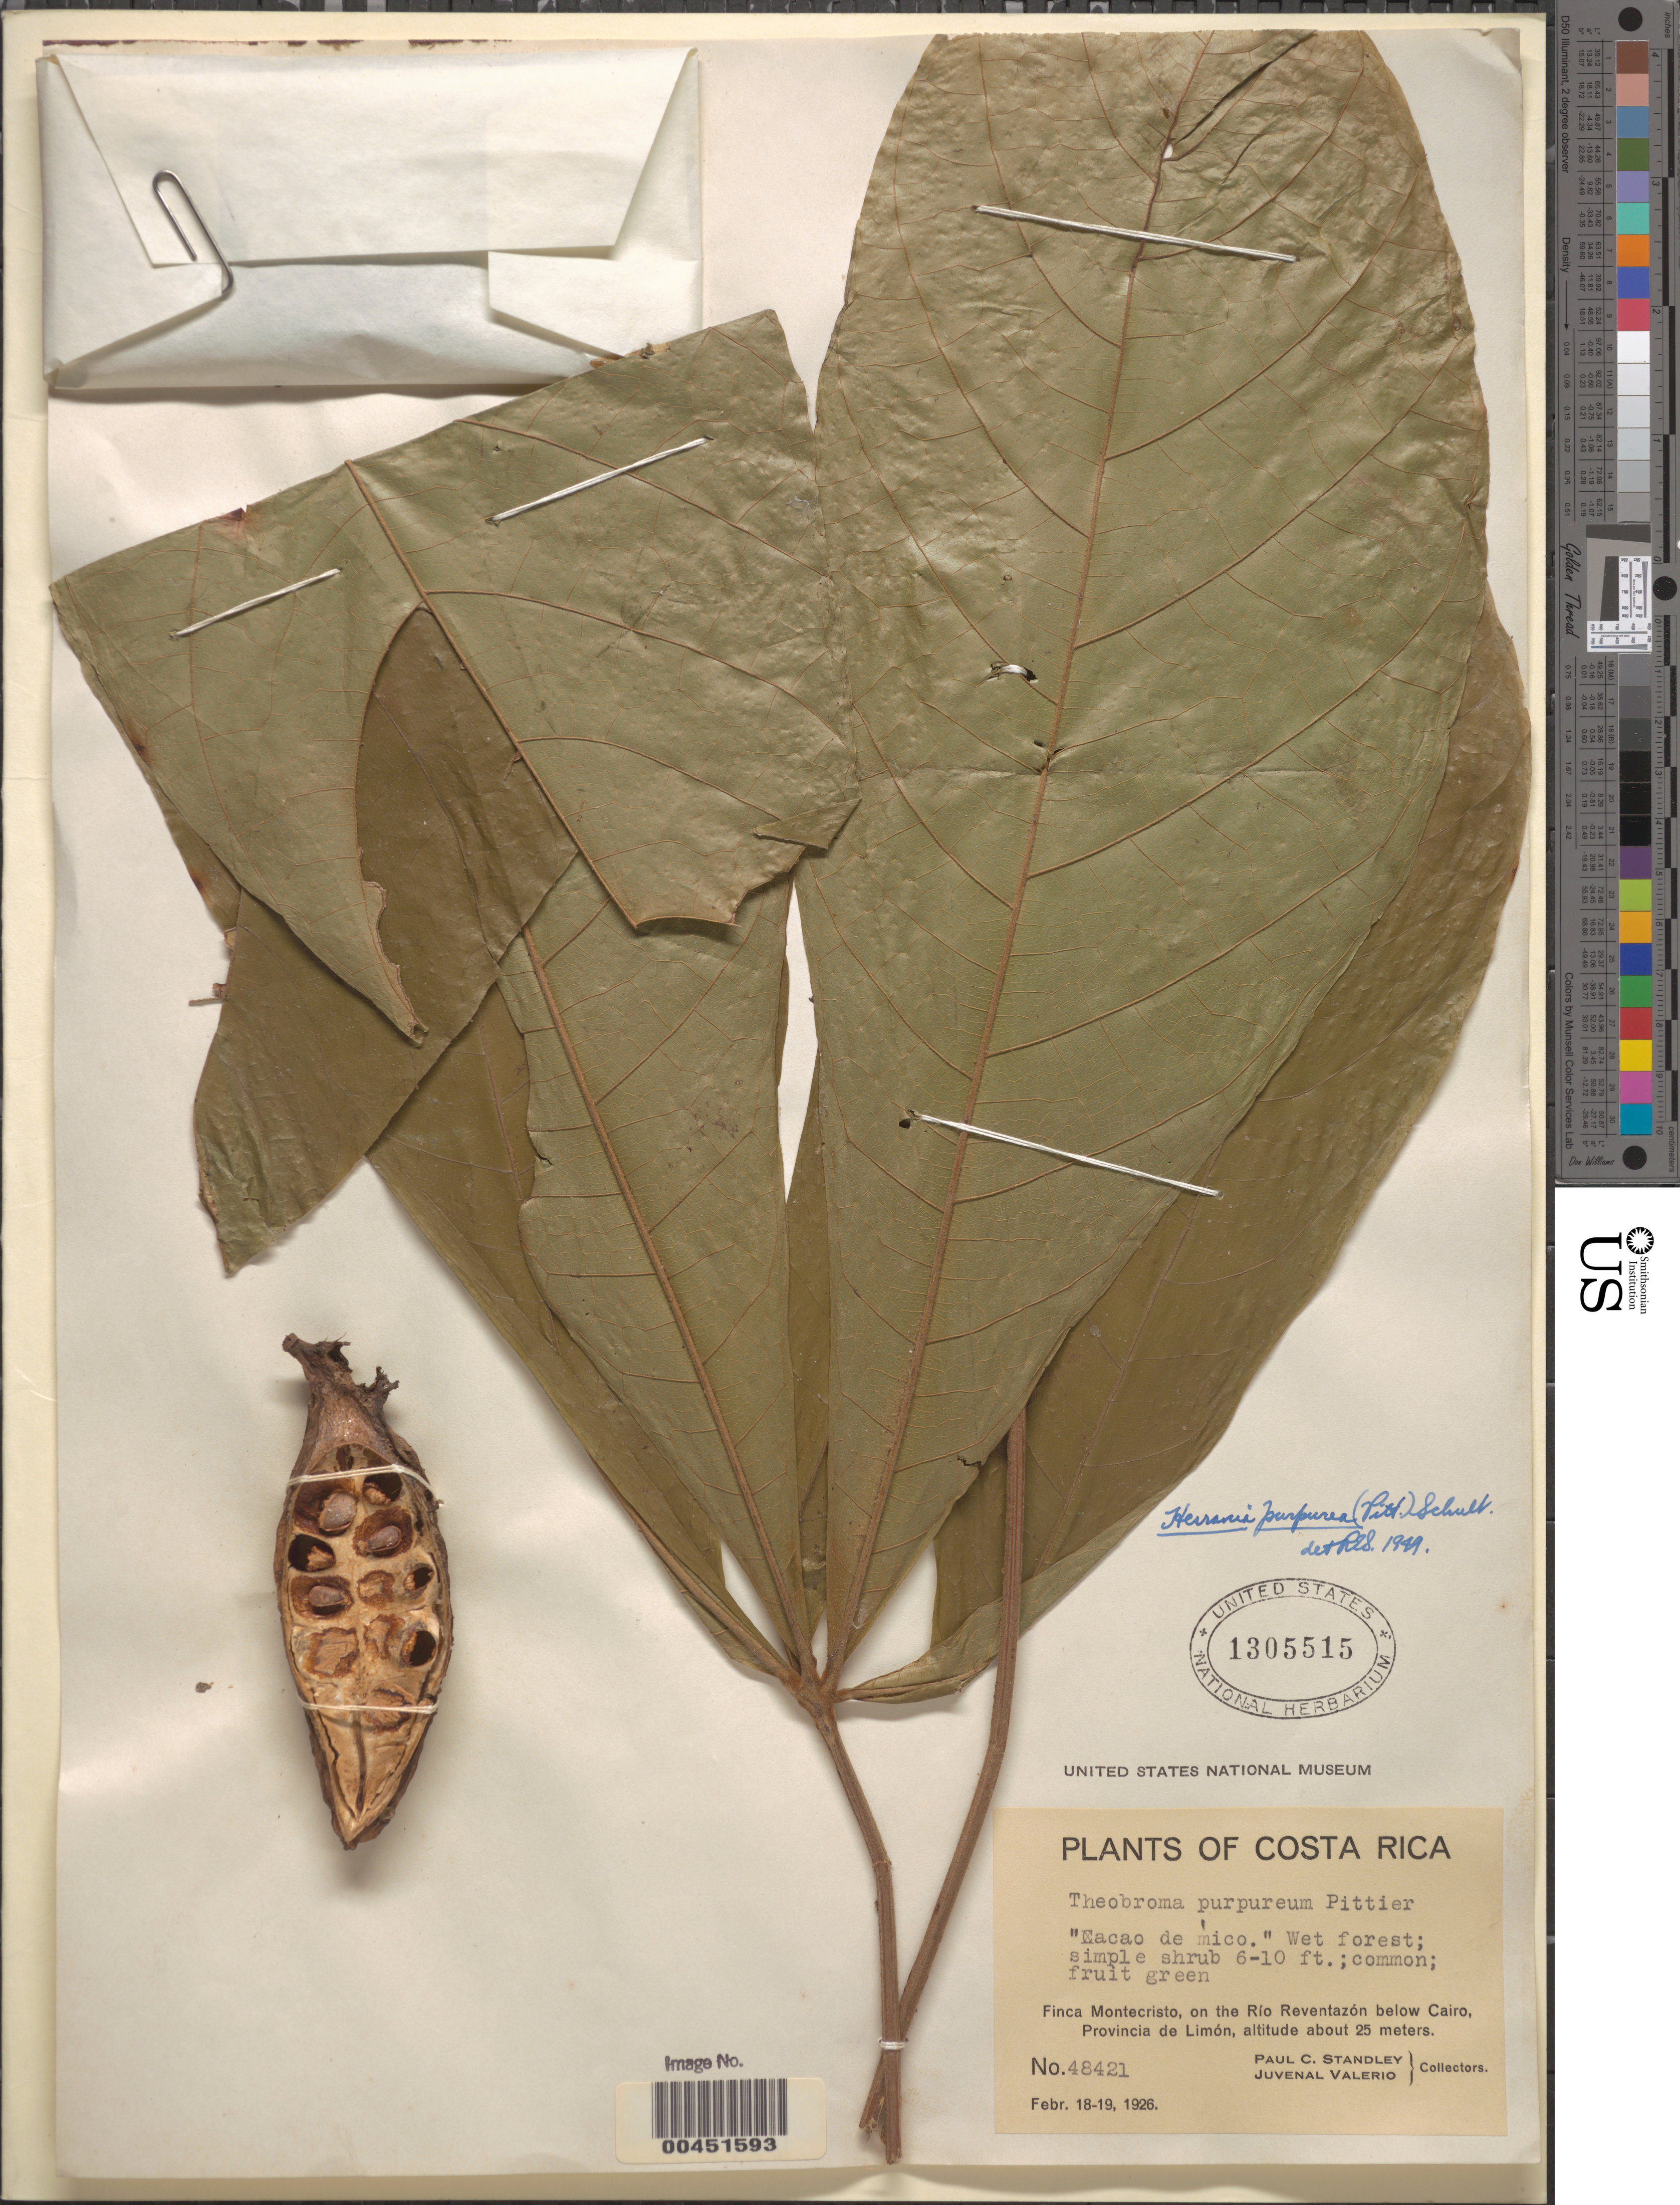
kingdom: Plantae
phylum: Tracheophyta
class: Magnoliopsida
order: Malvales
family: Malvaceae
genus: Theobroma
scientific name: Theobroma purpureum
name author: Pittier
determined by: Dorr, L. J., (BOT), Smithsonian Institution - National Museum of Natural History (UNITED STATES)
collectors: P. C. Standley & J. Valerio R.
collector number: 48421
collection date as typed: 18 Feb 1926 to 19 Feb 1926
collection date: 1926-02-18/1926-02-19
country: Costa Rica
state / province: Limón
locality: Finca Montecristo, on the Río Reventazón below Cairo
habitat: Wet forest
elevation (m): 25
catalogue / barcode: US 1305515